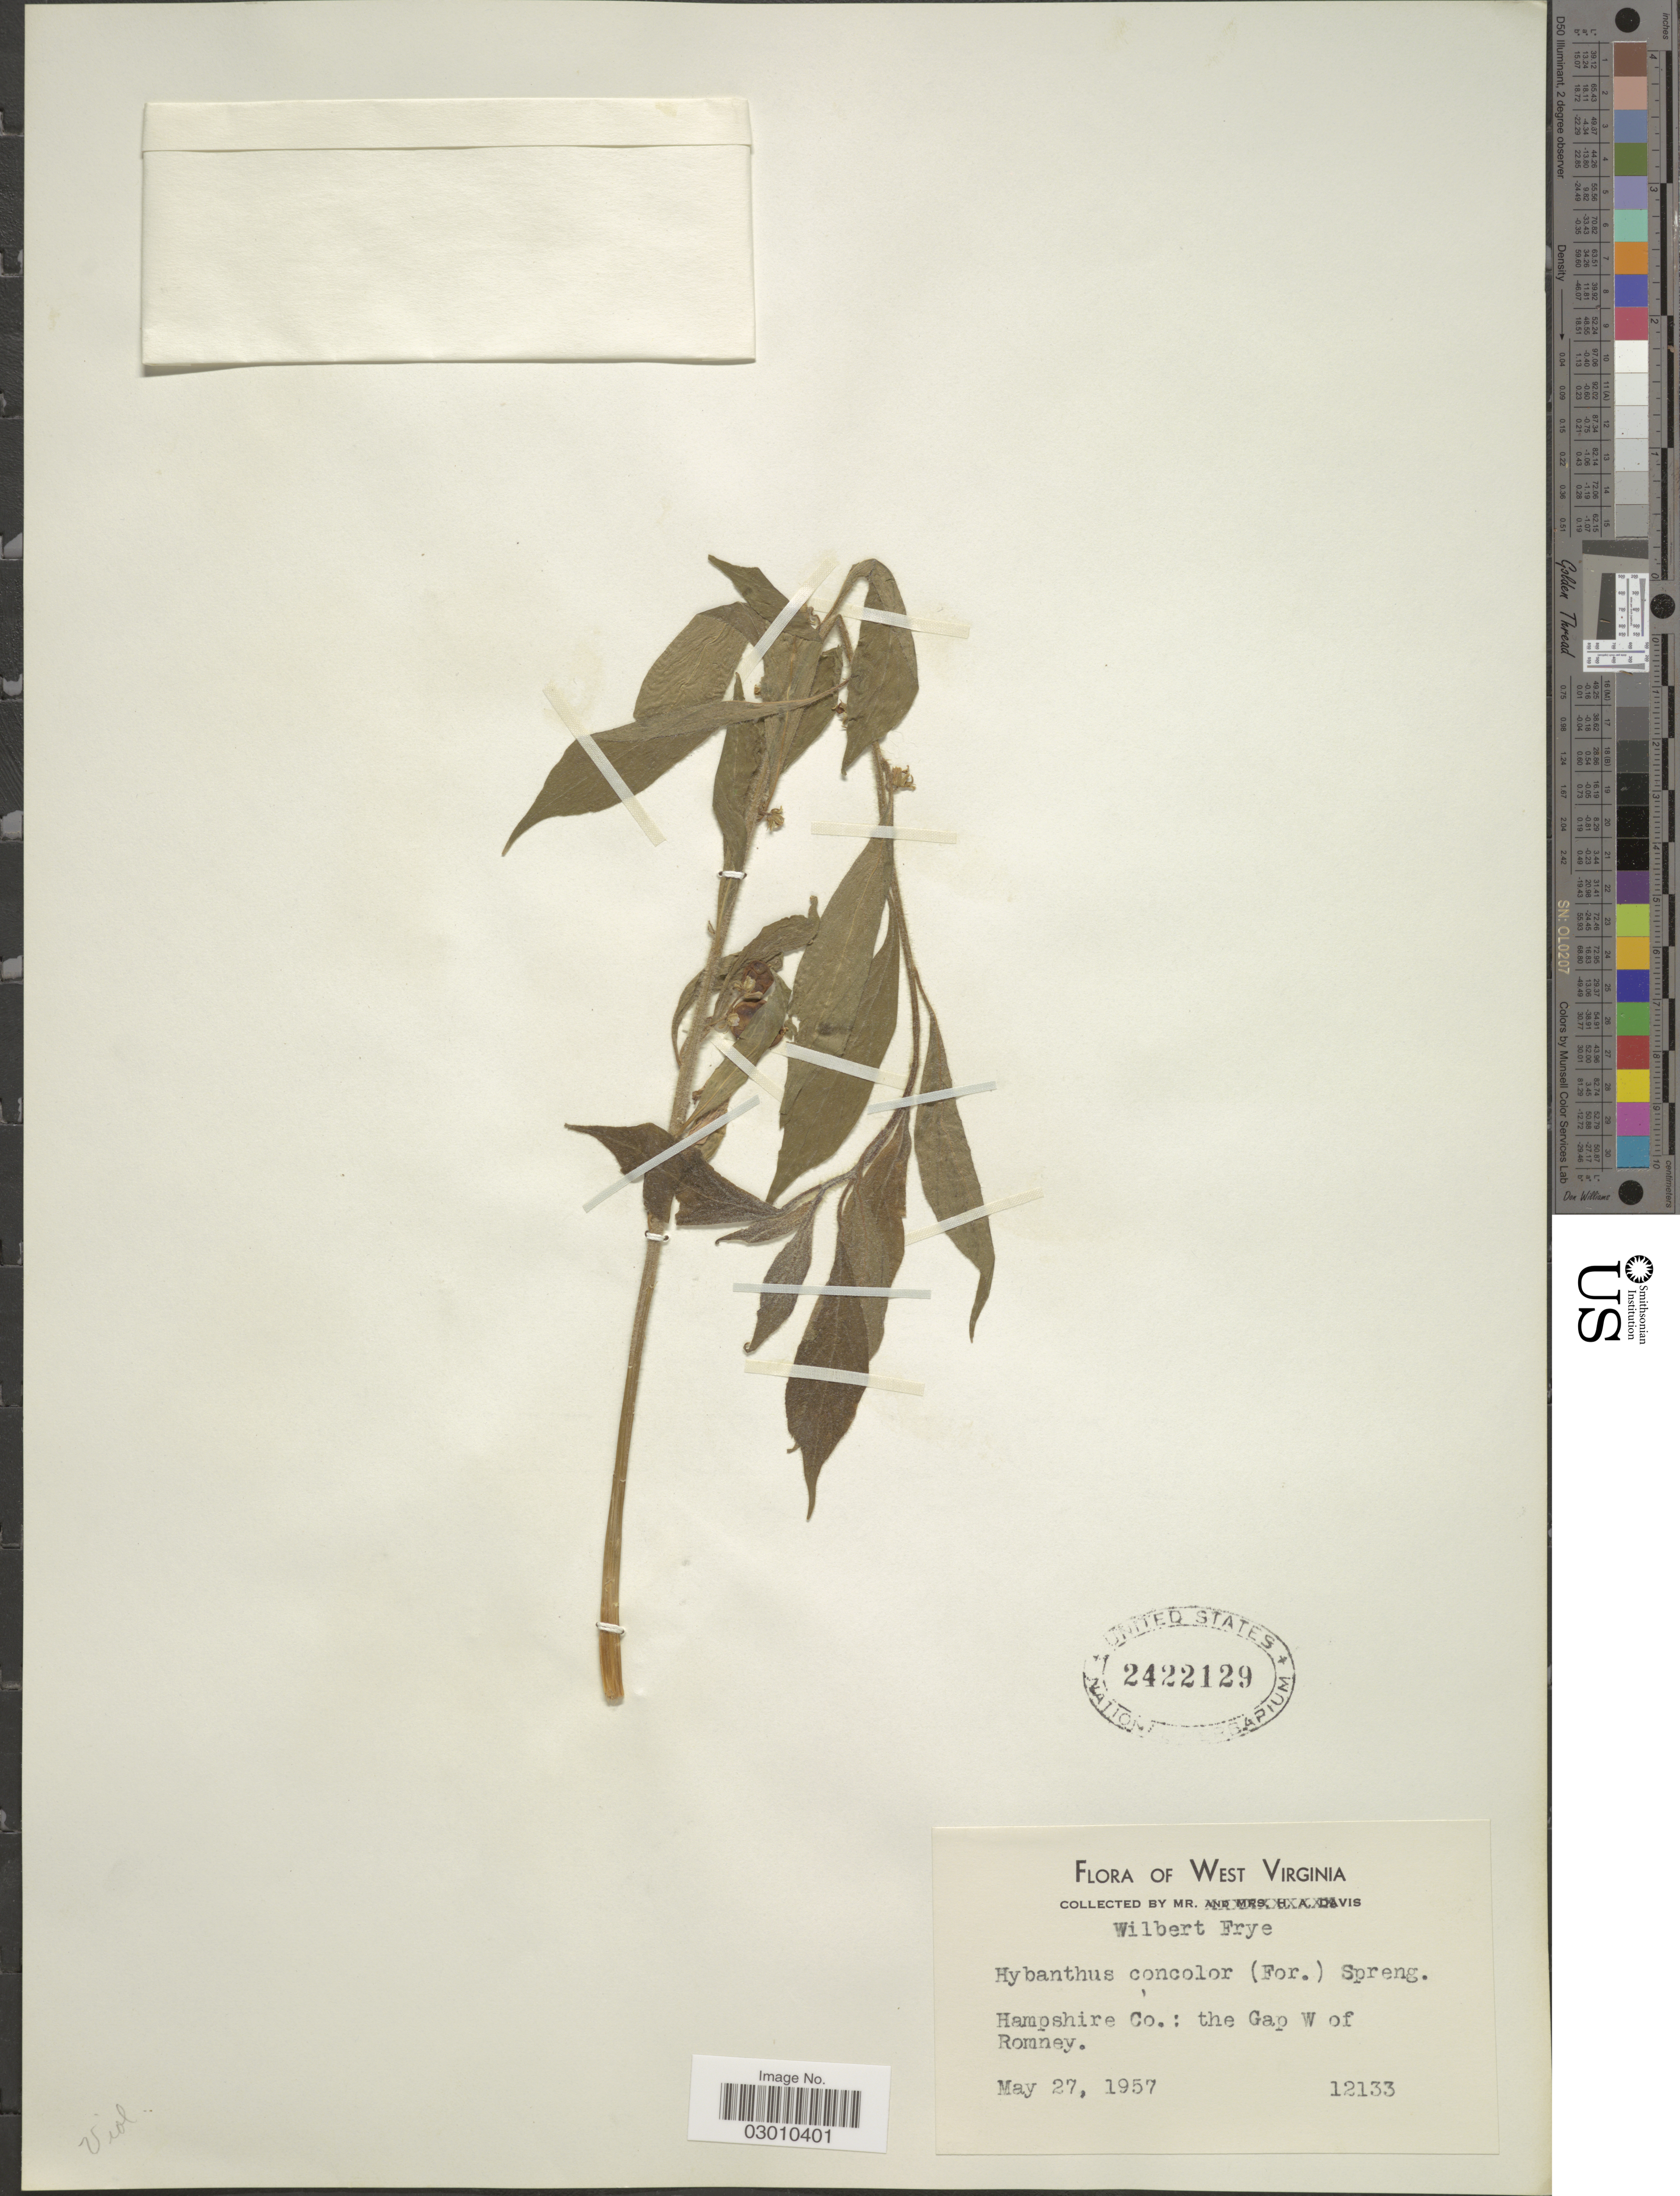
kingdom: Plantae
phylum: Tracheophyta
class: Magnoliopsida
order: Malpighiales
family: Violaceae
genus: Cubelium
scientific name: Cubelium concolor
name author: (T.F. Forst.) Raf. ex Britton & A. Br.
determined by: Strong, Mark T., (BOT), Smithsonian Institution - National Museum of Natural History (UNITED STATES)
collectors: W. Frye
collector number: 12133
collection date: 1957-05-27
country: United States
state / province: West Virginia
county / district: Hampshire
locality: Hampshire Co.: the Gap W of Romney.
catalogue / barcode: US 2422129